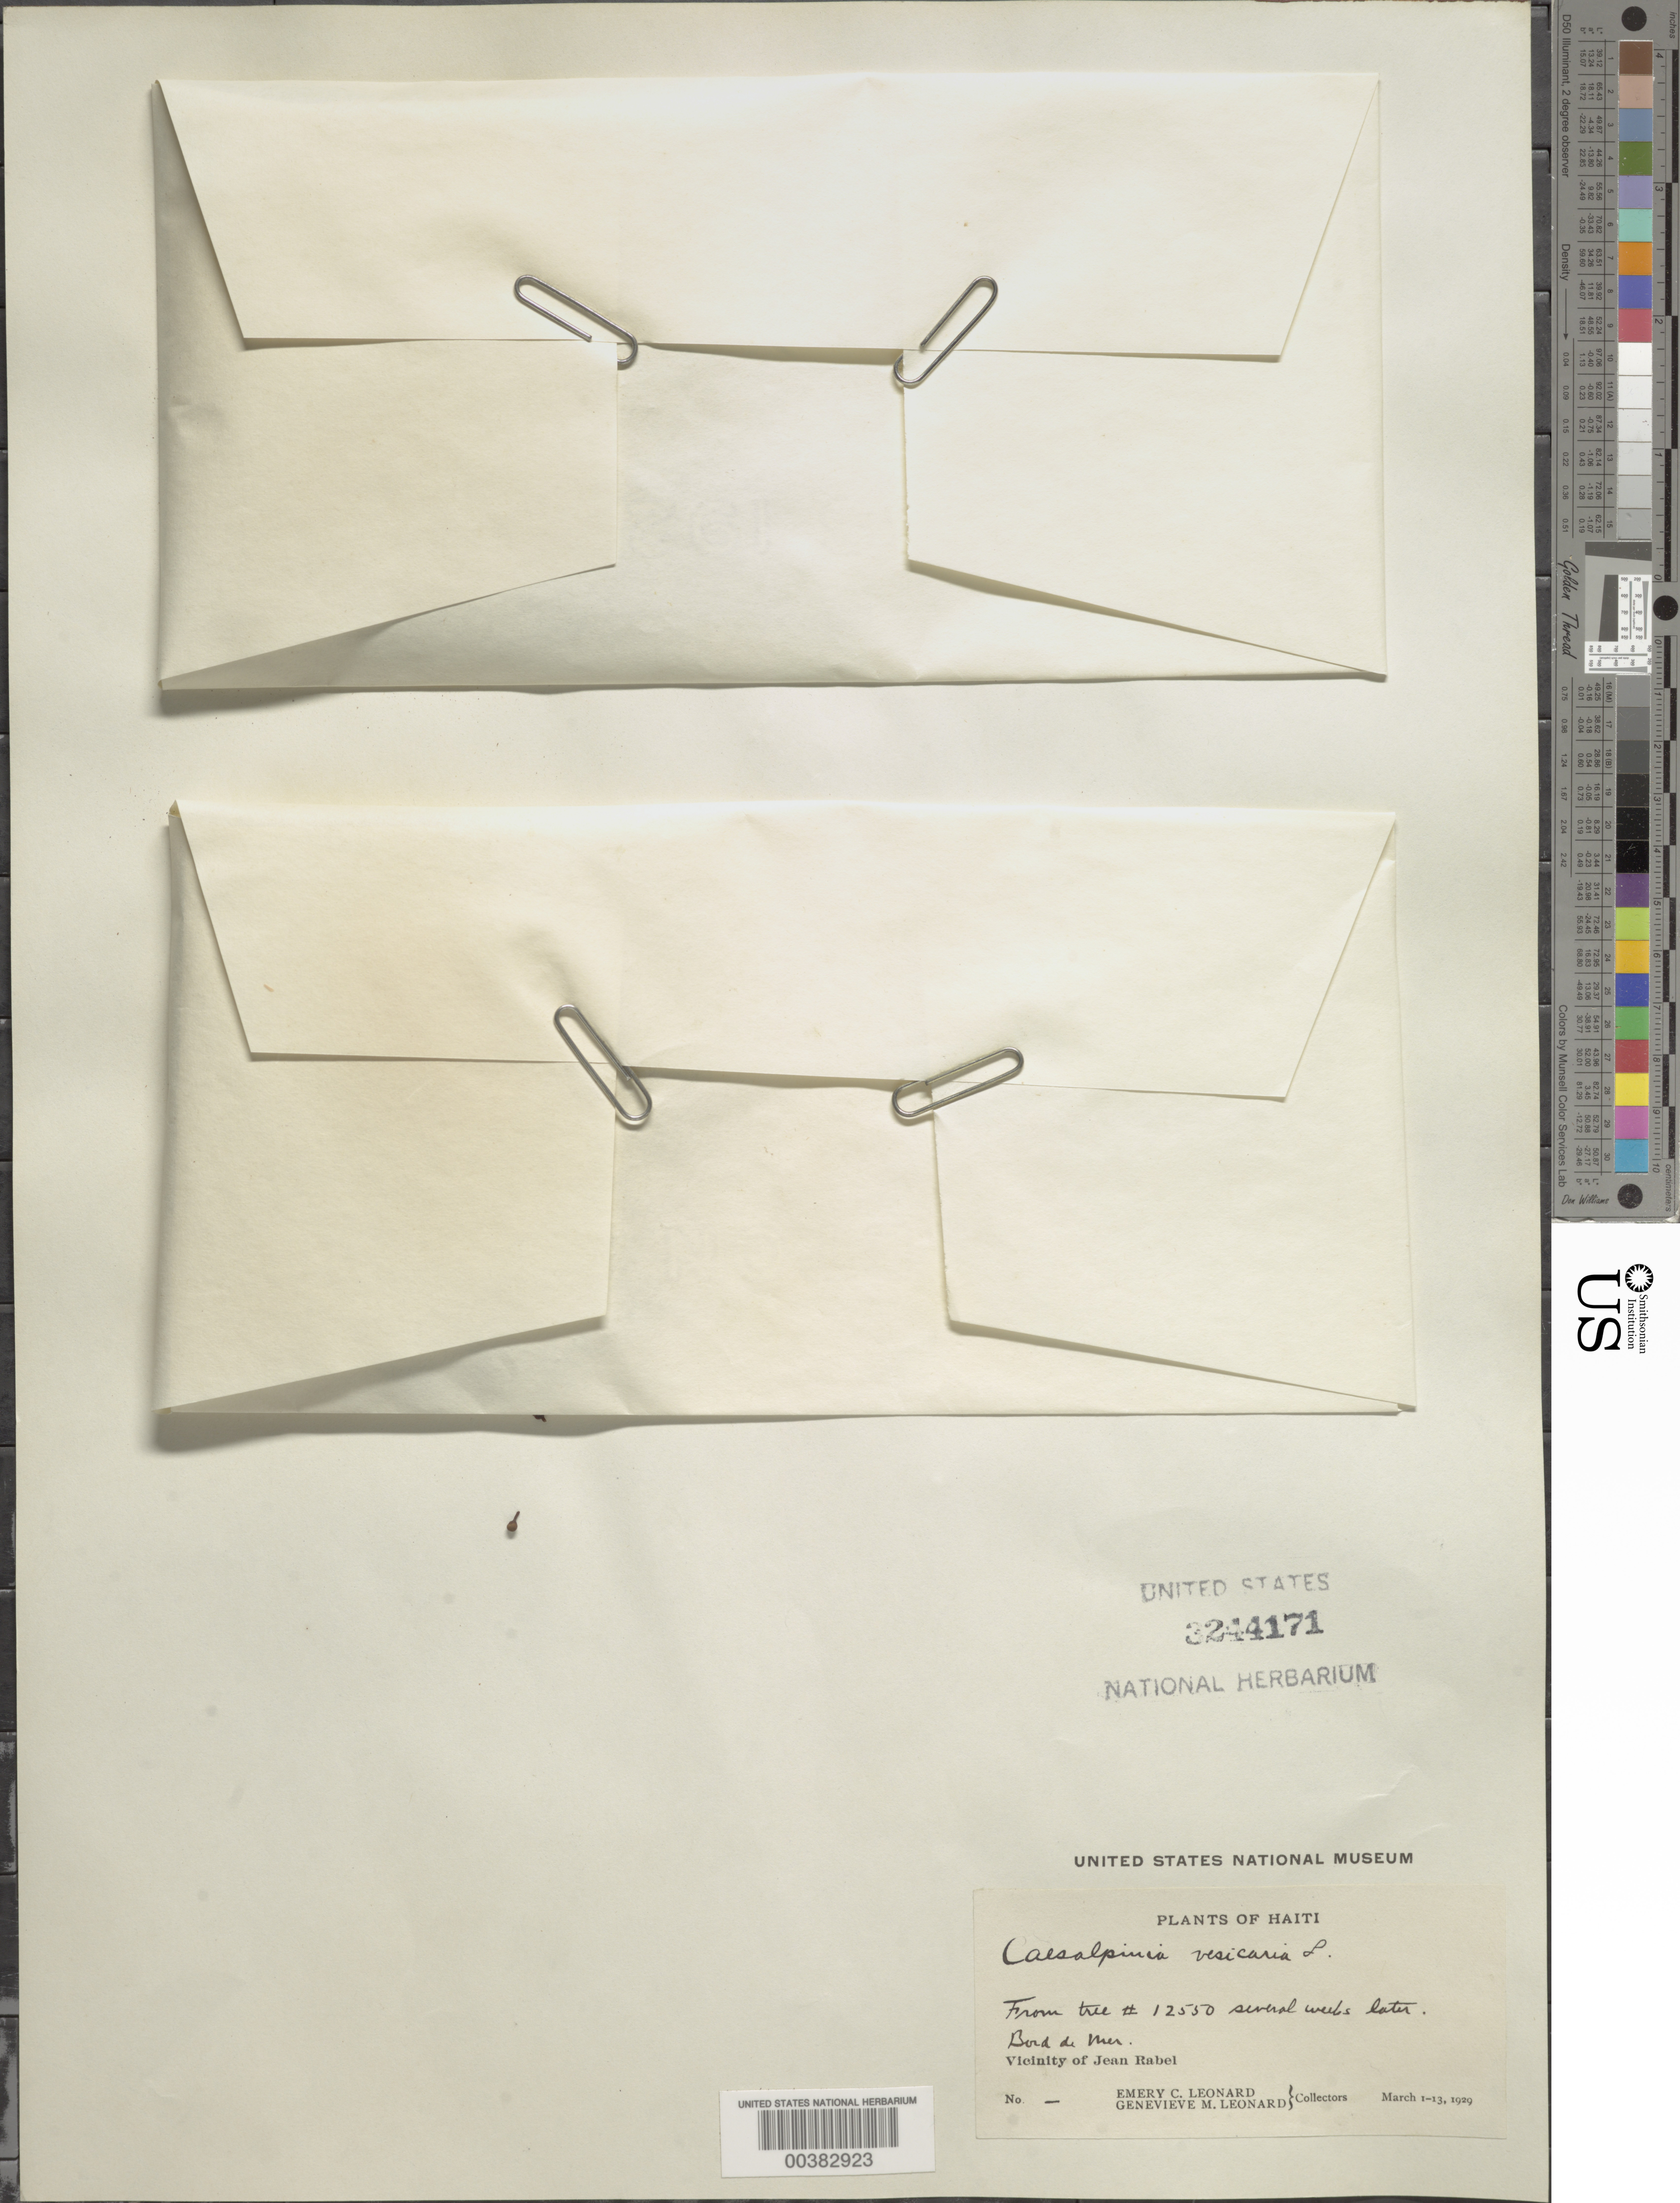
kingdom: Plantae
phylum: Tracheophyta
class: Magnoliopsida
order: Fabales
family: Fabaceae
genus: Tara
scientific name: Tara vesicaria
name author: (L.) Molinari et al.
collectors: E. C. Leonard & G. M. Leonard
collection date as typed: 01 Mar 1929 to 13 Mar 1929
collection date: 1929-03-01/1929-03-13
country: Haiti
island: Hispaniola Island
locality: Bord de mer; vicinity of jean rabel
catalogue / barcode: US 3244171